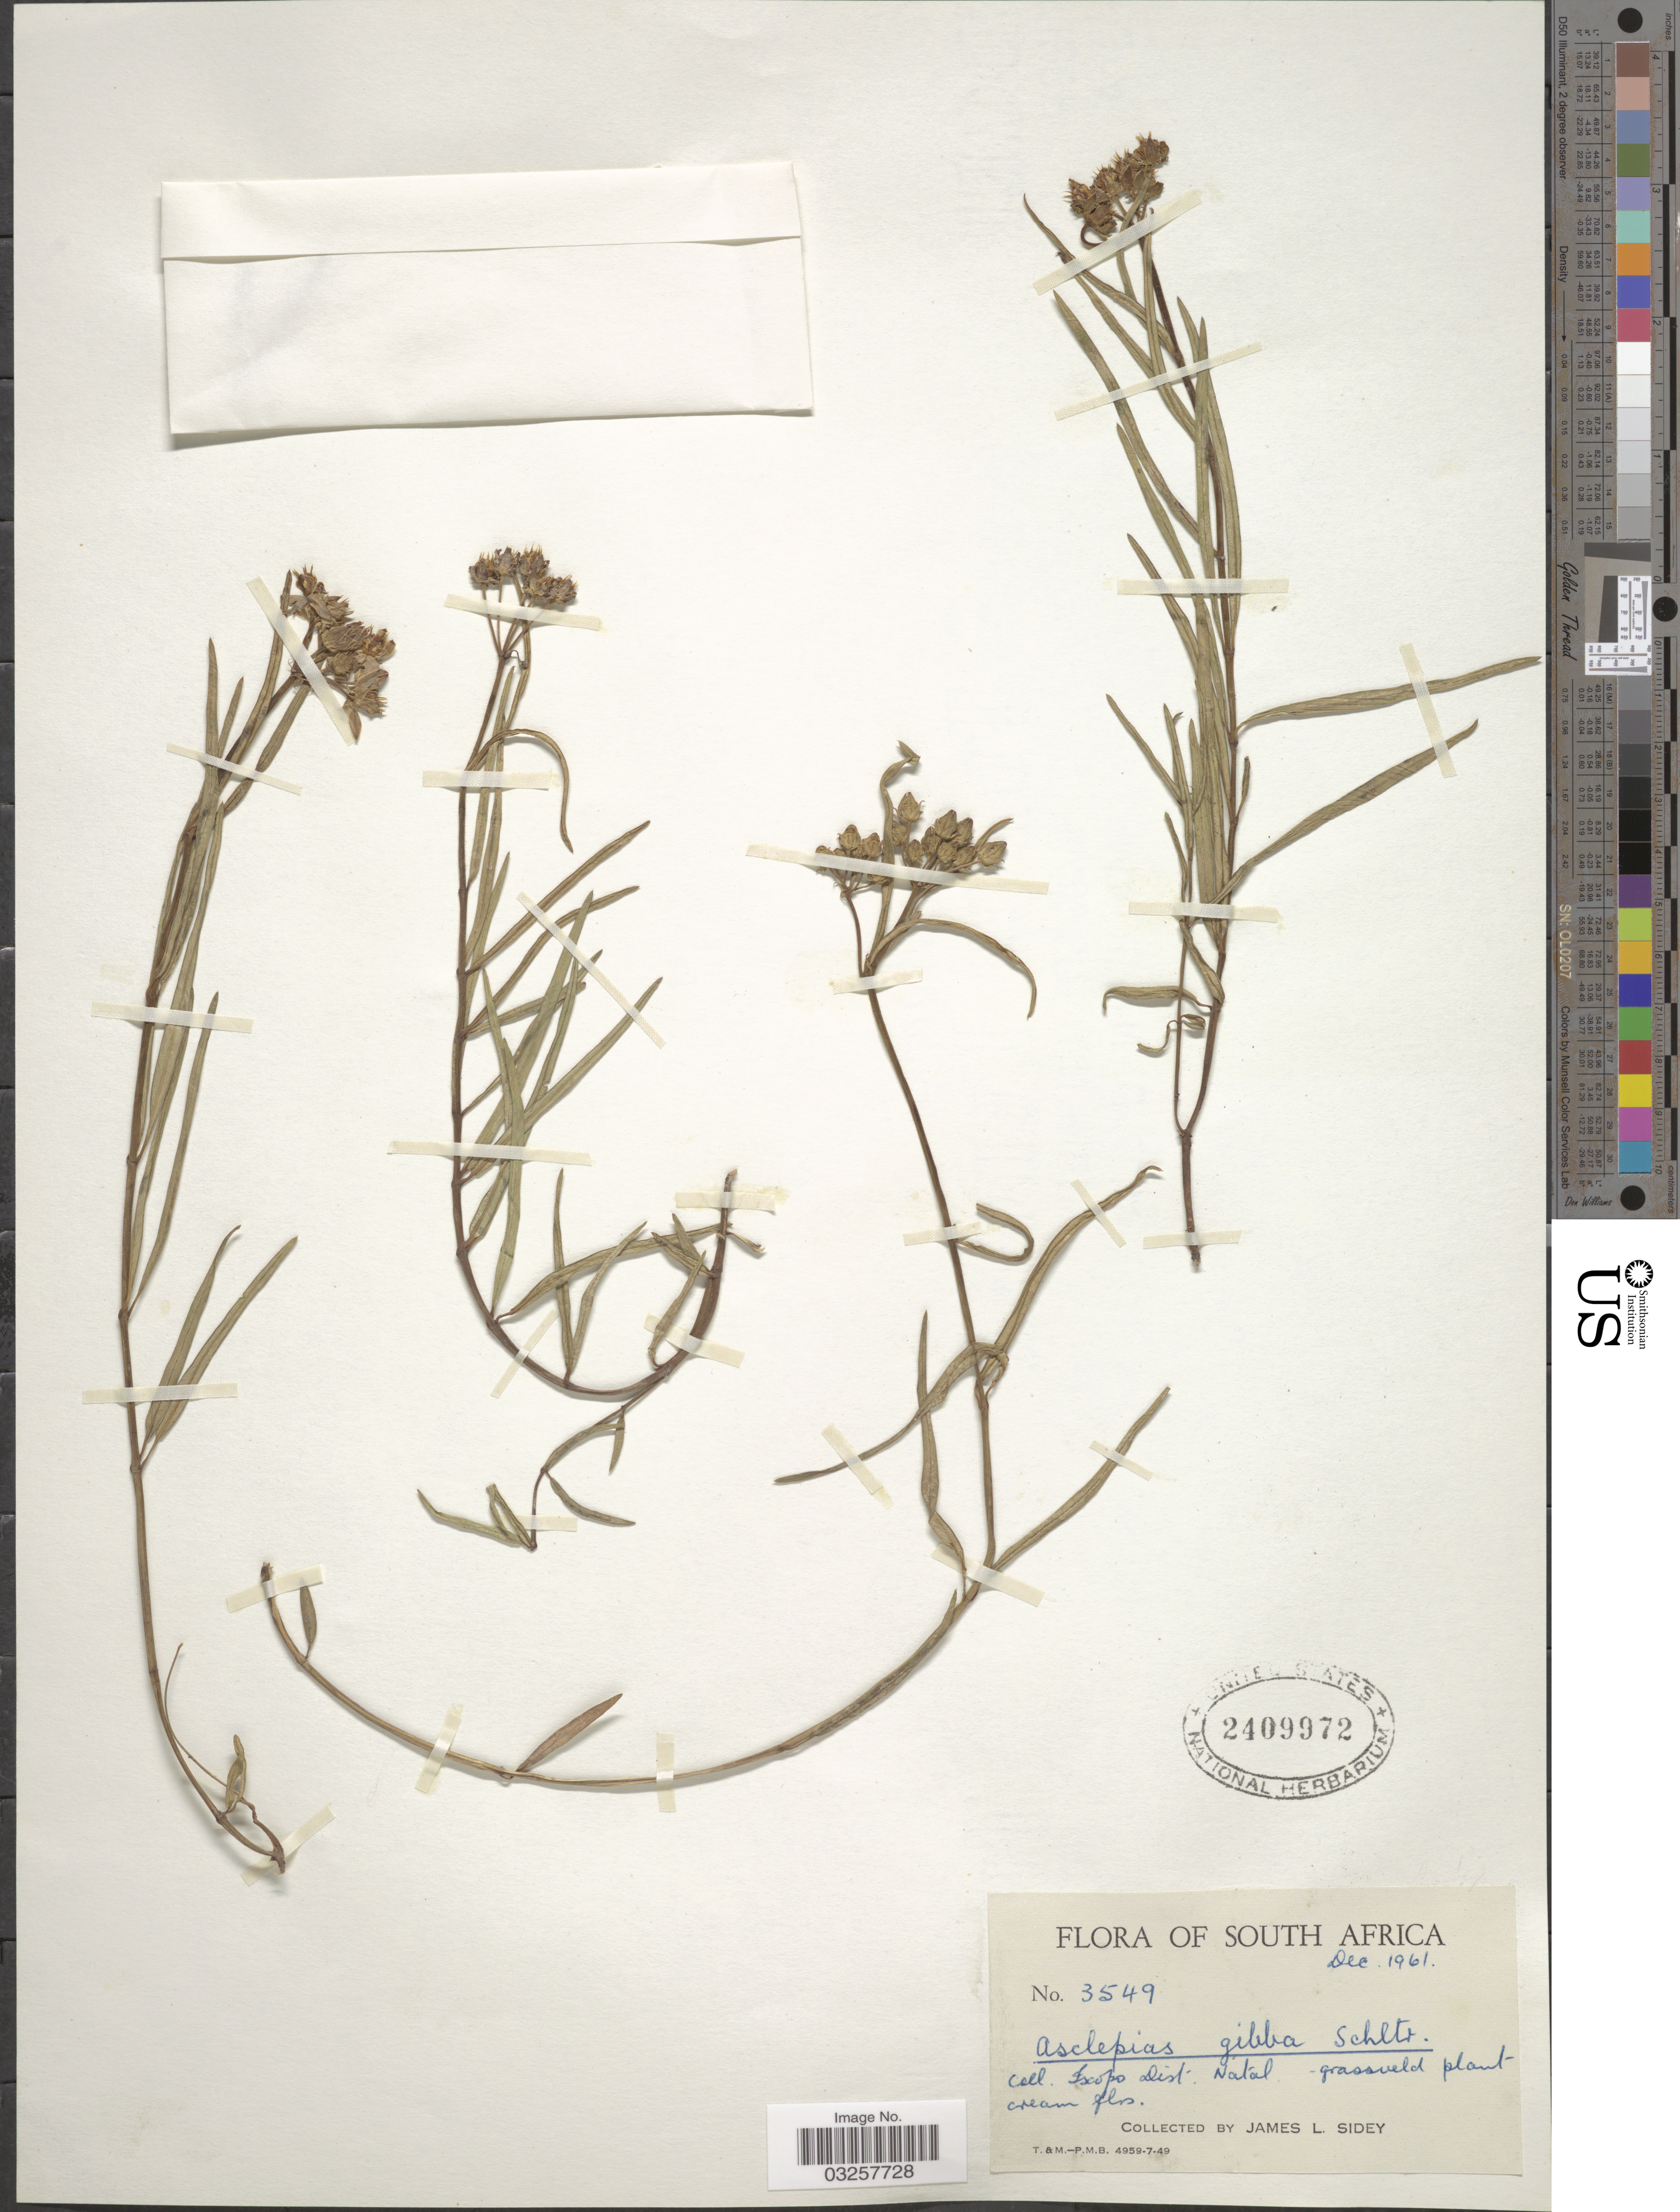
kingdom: Plantae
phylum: Tracheophyta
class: Magnoliopsida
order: Gentianales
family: Apocynaceae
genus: Asclepias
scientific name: Asclepias gibba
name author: (E. Mey.) Schltr.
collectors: J. L. Sidey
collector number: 3549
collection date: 1961-12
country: South Africa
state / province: KwaZulu-Natal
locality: Ixopo Dist. Natal.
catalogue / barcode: US 2409972